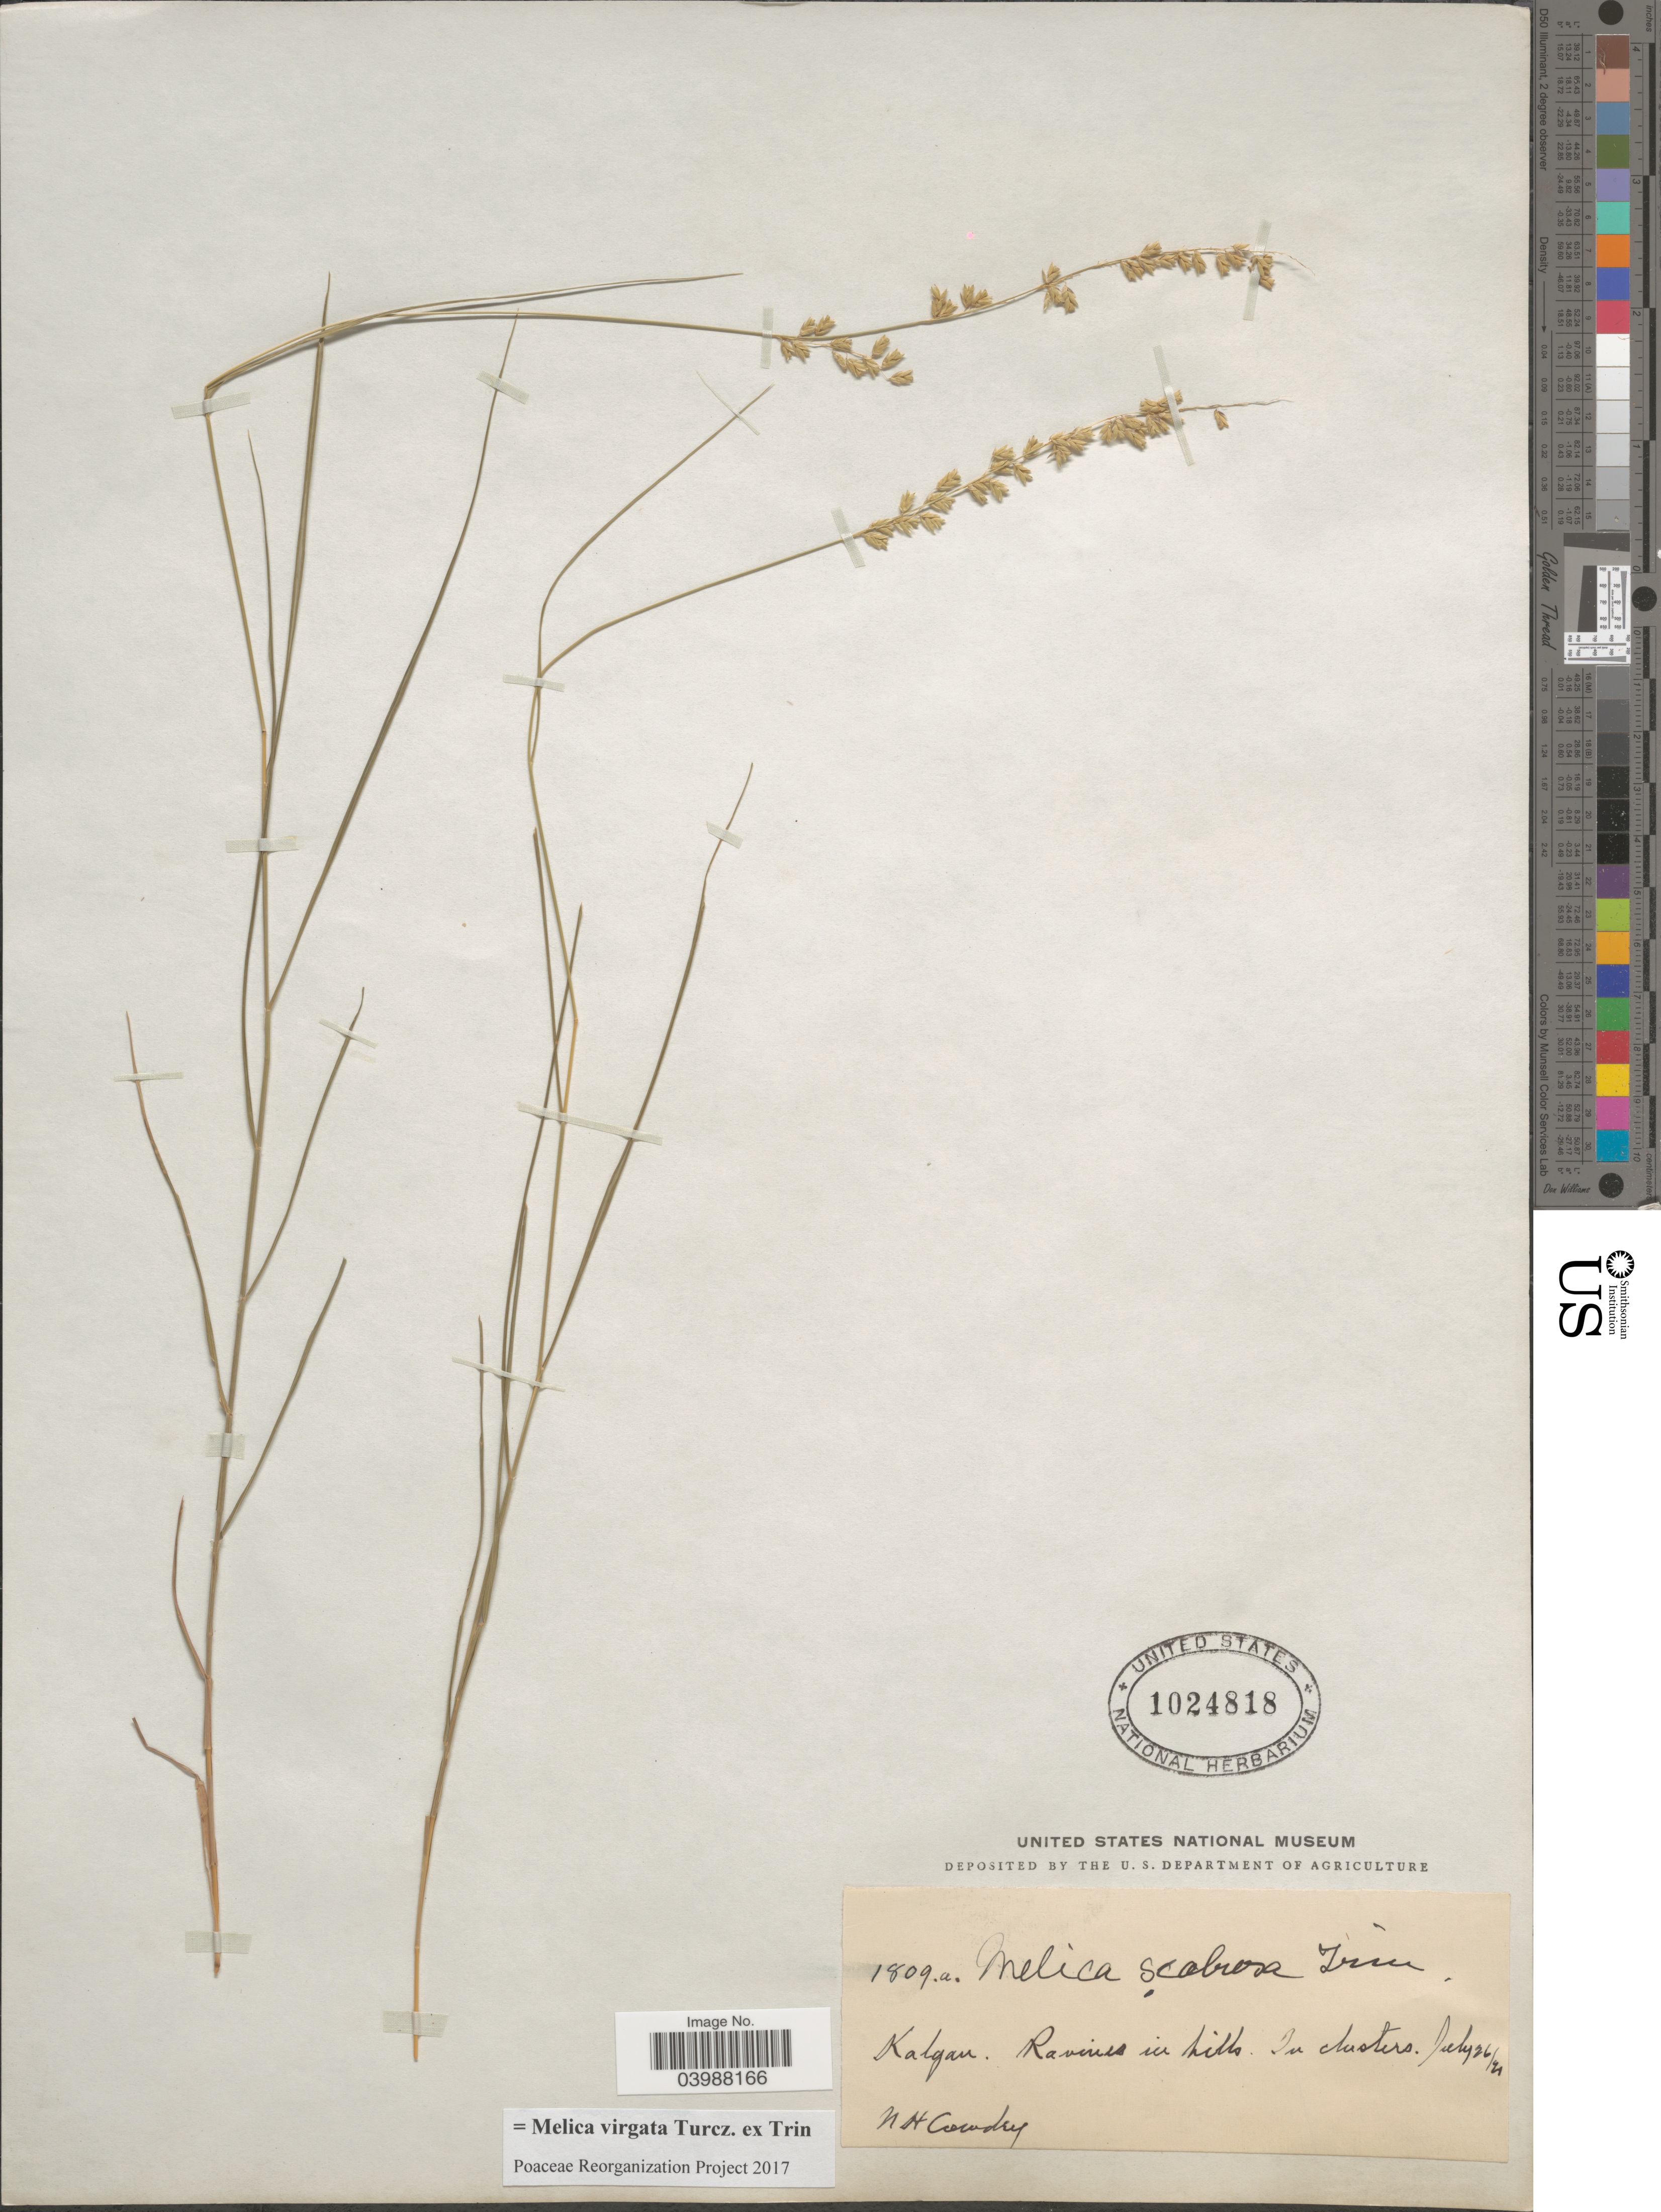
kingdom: Plantae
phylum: Tracheophyta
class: Liliopsida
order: Poales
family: Poaceae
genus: Melica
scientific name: Melica virgata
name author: Turcz. ex Trin.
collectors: N. H. Cowdry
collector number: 1809a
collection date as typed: Transcribed d/m/y: 26/7/21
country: China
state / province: Hebei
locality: Kalgan.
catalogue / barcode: US 1024818